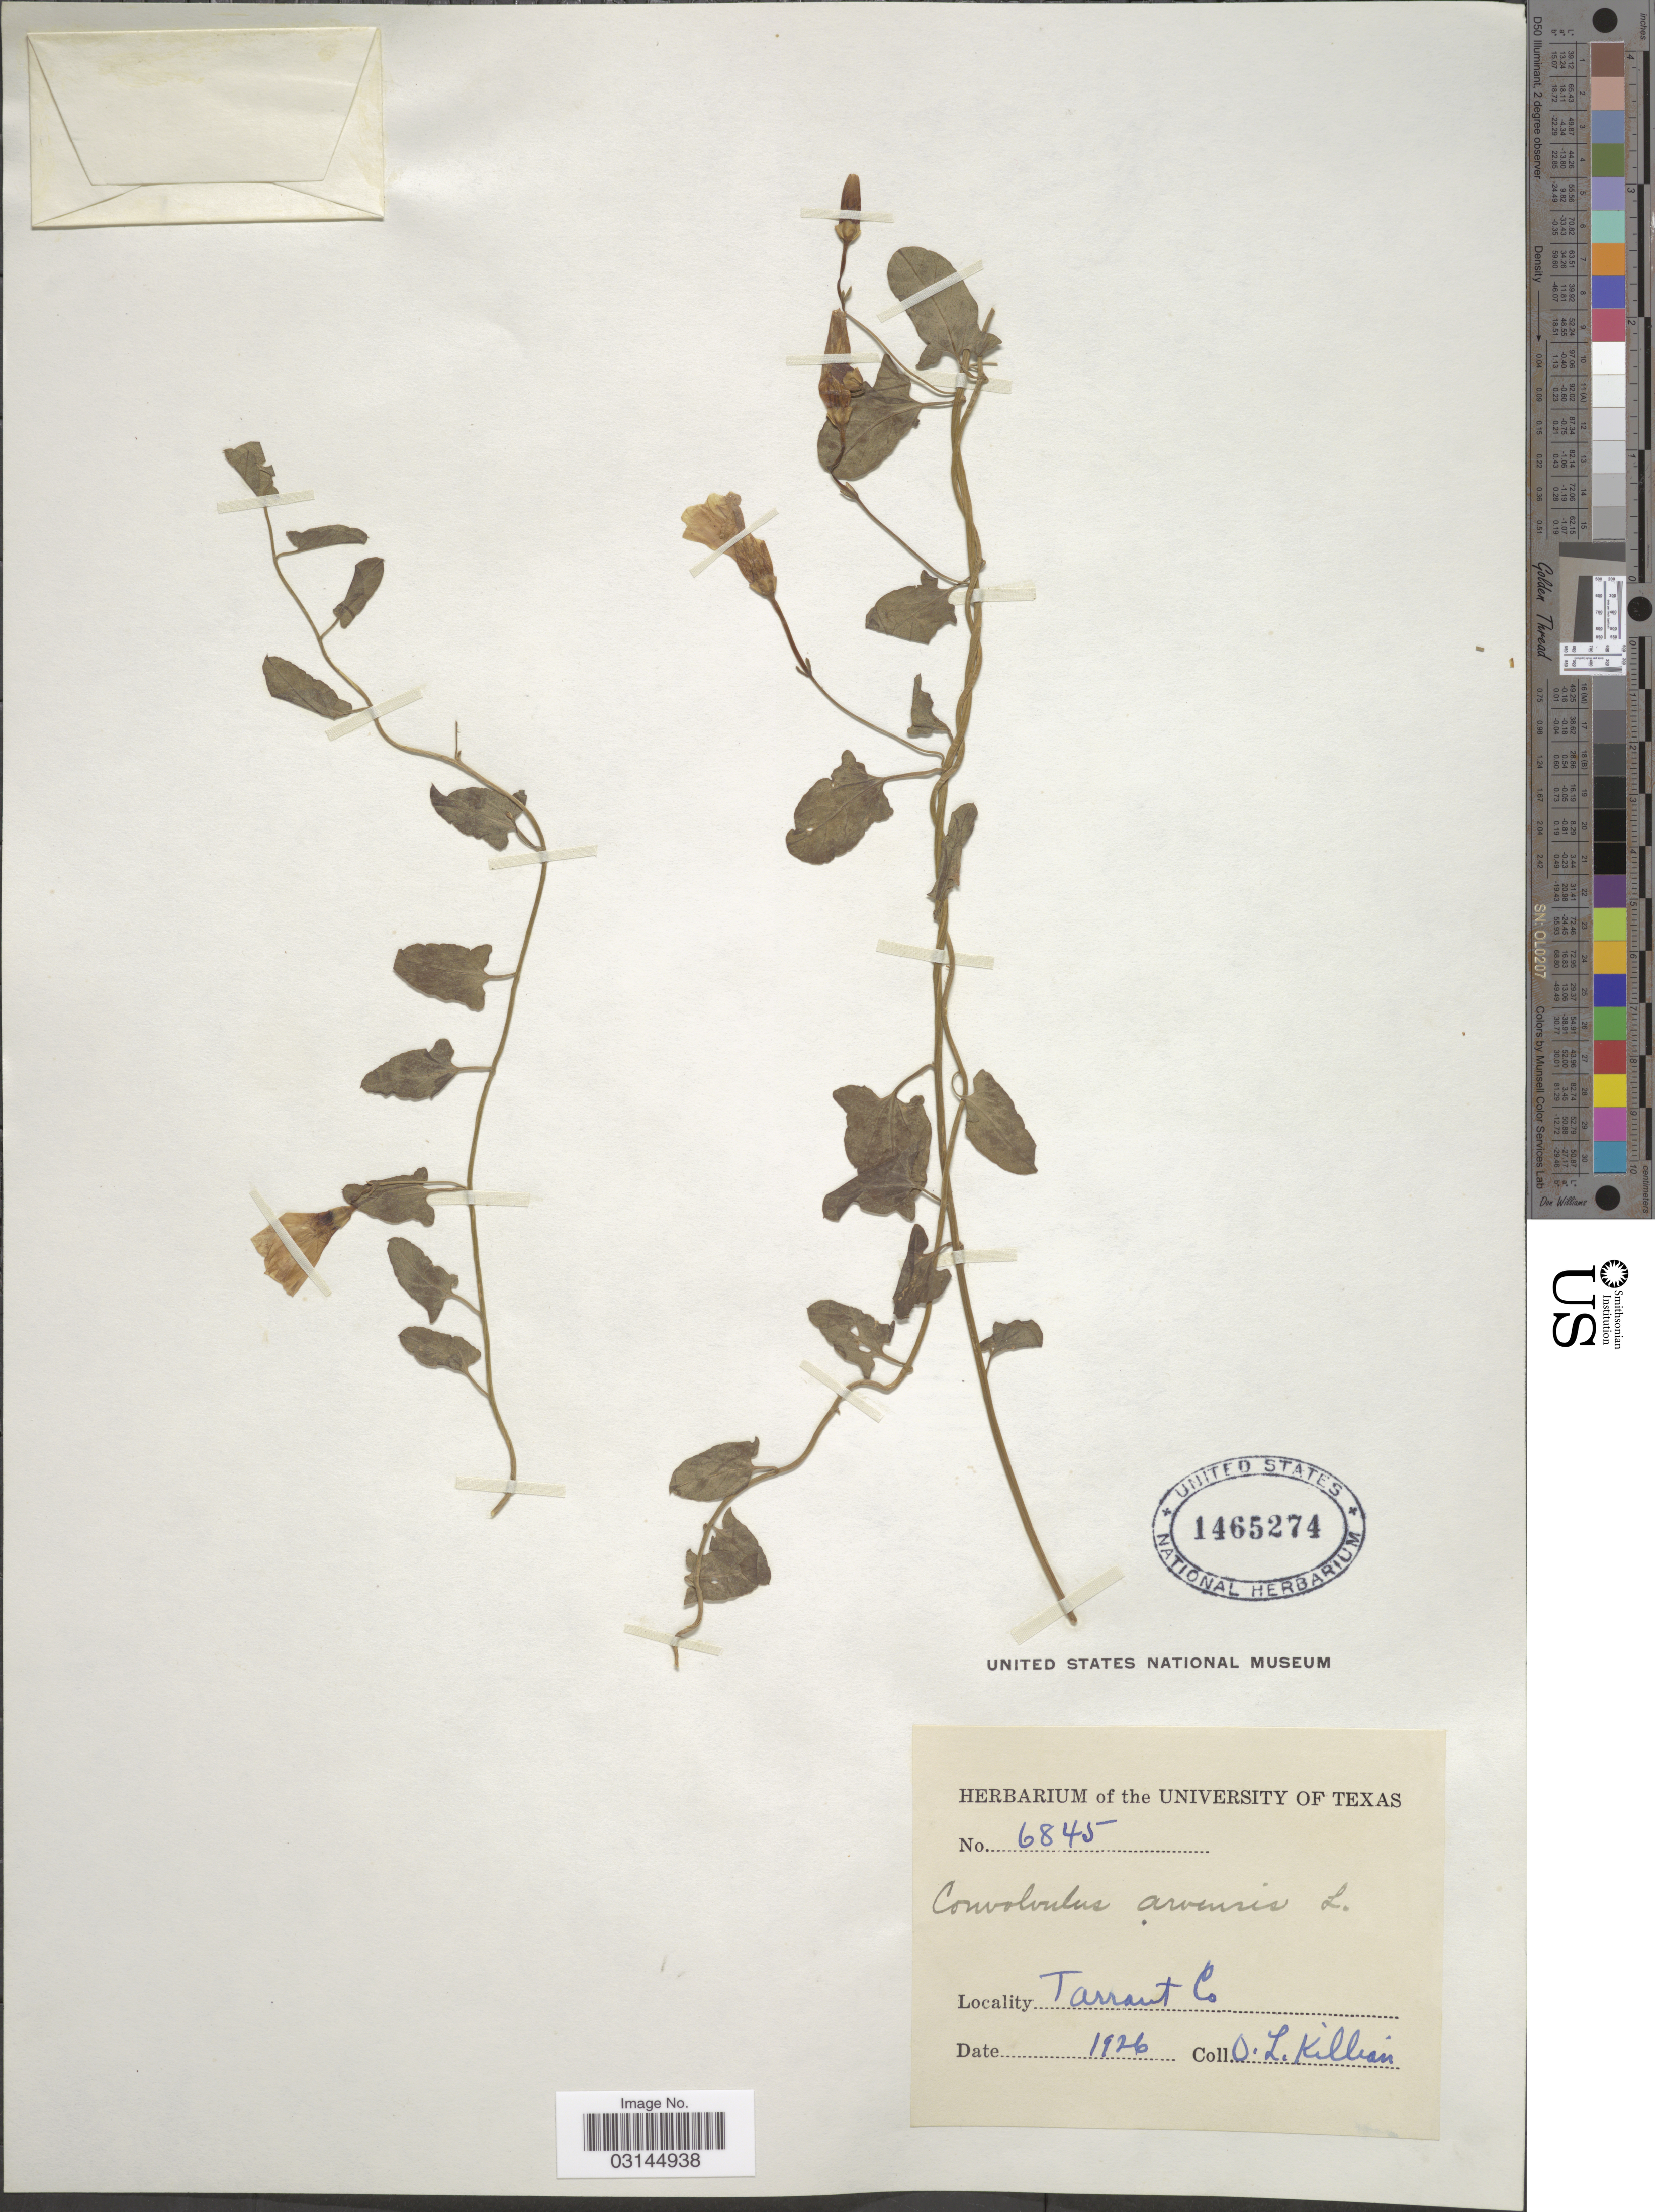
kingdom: Plantae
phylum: Tracheophyta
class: Magnoliopsida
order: Solanales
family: Convolvulaceae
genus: Convolvulus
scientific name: Convolvulus arvensis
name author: L.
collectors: O. Killian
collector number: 6845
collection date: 1926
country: United States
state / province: Texas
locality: Tarrant Co.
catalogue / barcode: US 1465274